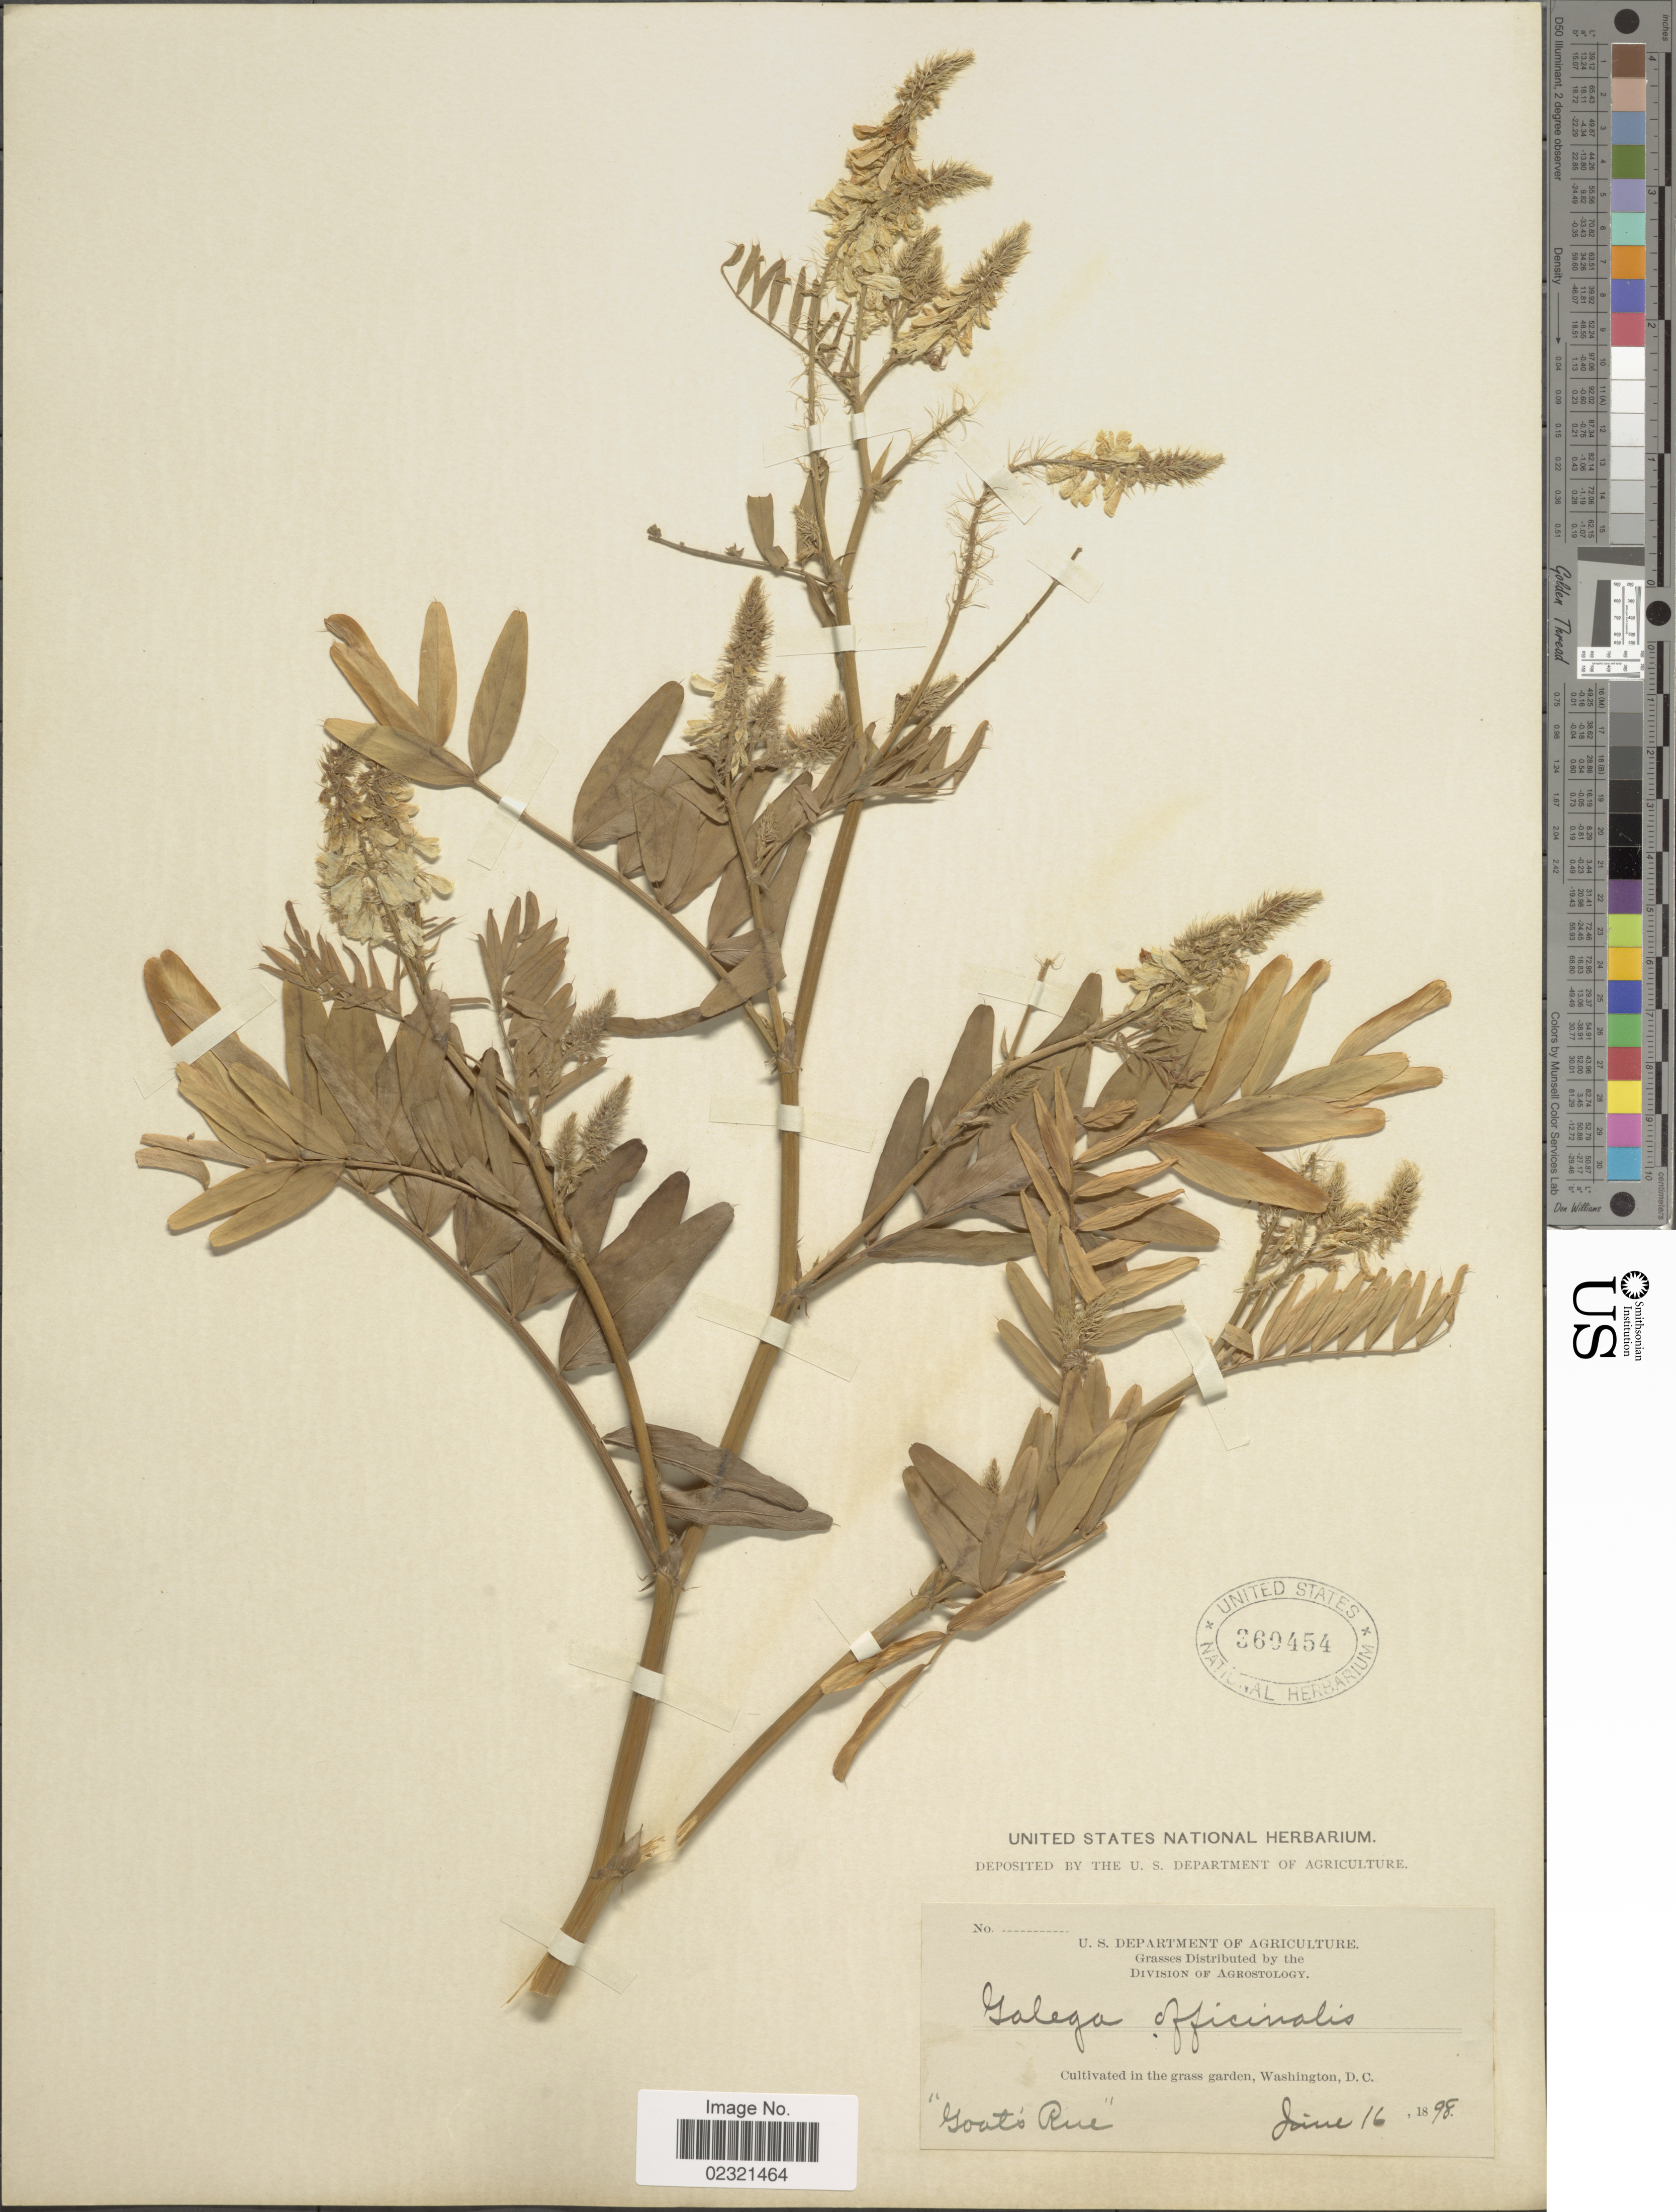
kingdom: Plantae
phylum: Tracheophyta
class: Magnoliopsida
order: Fabales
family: Fabaceae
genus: Galega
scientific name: Galega officinalis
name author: L.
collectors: U.S. Department of Agriculture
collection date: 1898-06-16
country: United States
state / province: Washington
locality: Washington, D.C. "Goats Rue".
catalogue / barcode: US 360454